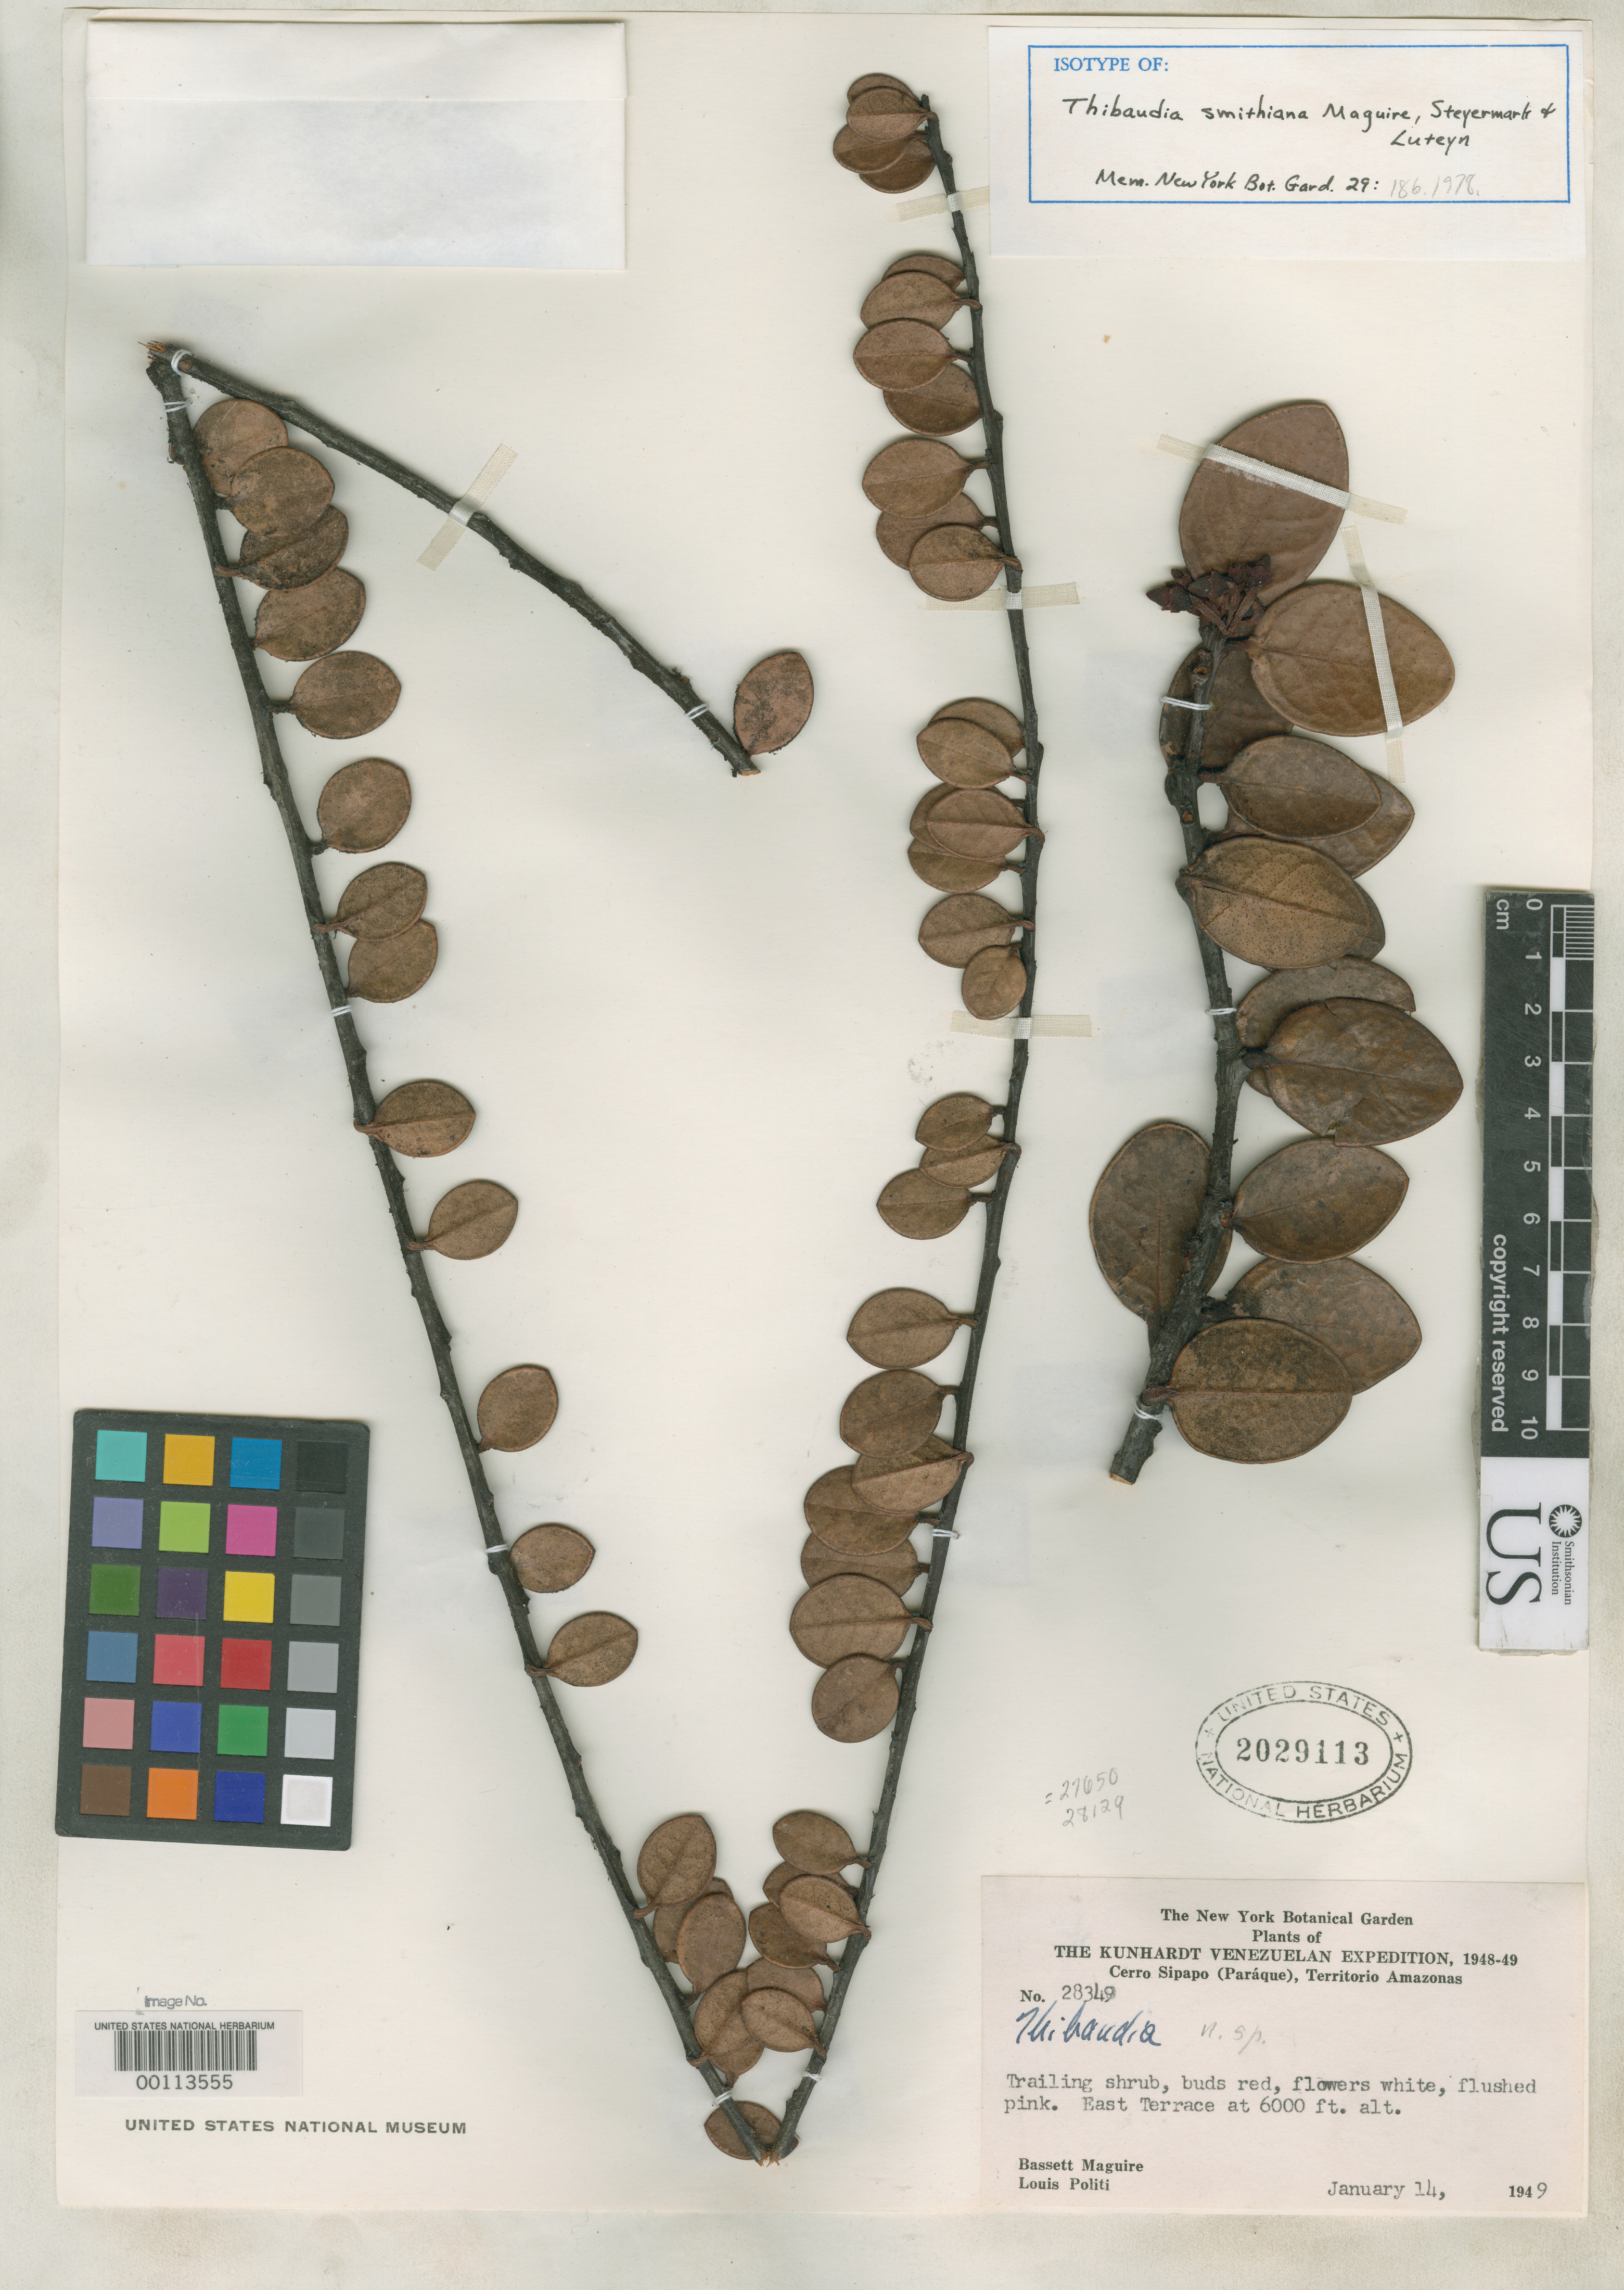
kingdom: Plantae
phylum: Tracheophyta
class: Magnoliopsida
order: Ericales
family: Ericaceae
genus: Thibaudia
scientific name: Thibaudia smithiana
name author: Maguire et al.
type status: Isotype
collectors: B. Maguire & L. Politi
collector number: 28349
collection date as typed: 14 Jan 1949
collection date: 1949-01-14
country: Venezuela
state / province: Amazonas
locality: Cerro Sipapo, east terrace.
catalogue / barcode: US 2029113